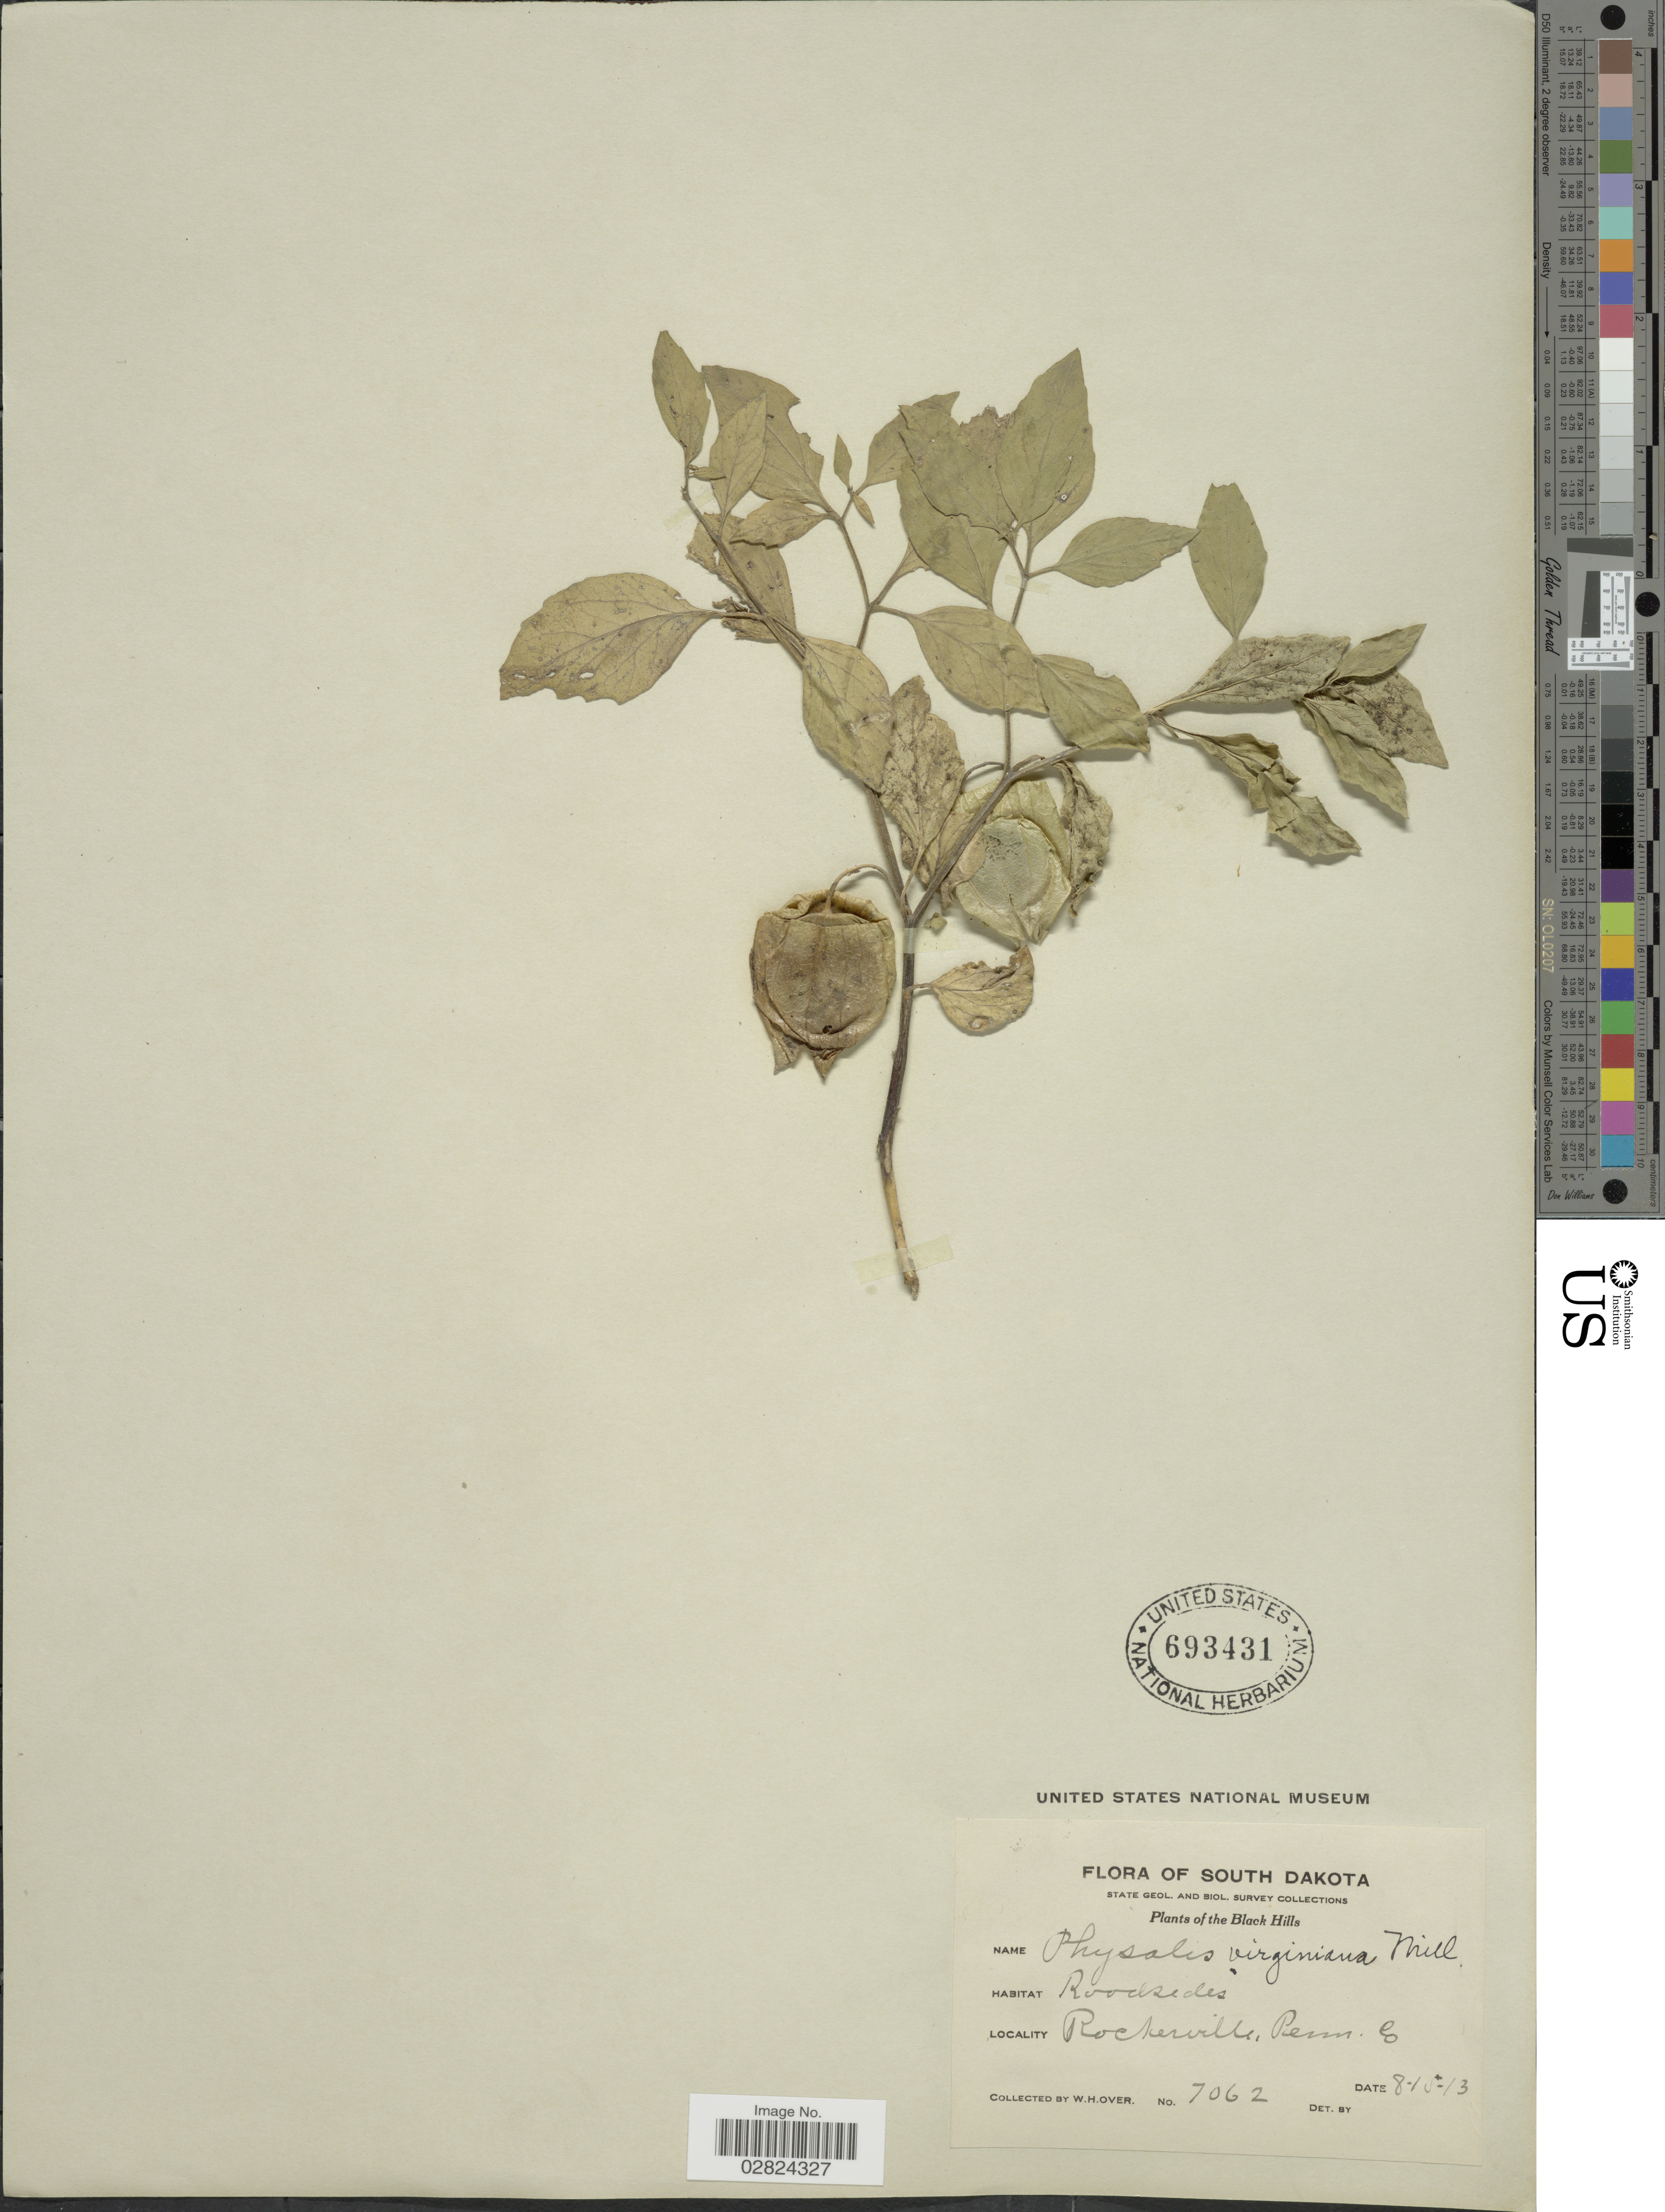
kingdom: Plantae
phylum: Tracheophyta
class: Magnoliopsida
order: Solanales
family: Solanaceae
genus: Physalis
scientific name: Physalis virginiana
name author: Mill.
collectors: W. Over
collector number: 7062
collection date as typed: Transcribed d/m/y: 15/8/13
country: United States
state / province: South Dakota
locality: Black Hills, Rockerville, Penn. Co.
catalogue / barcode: US 693431